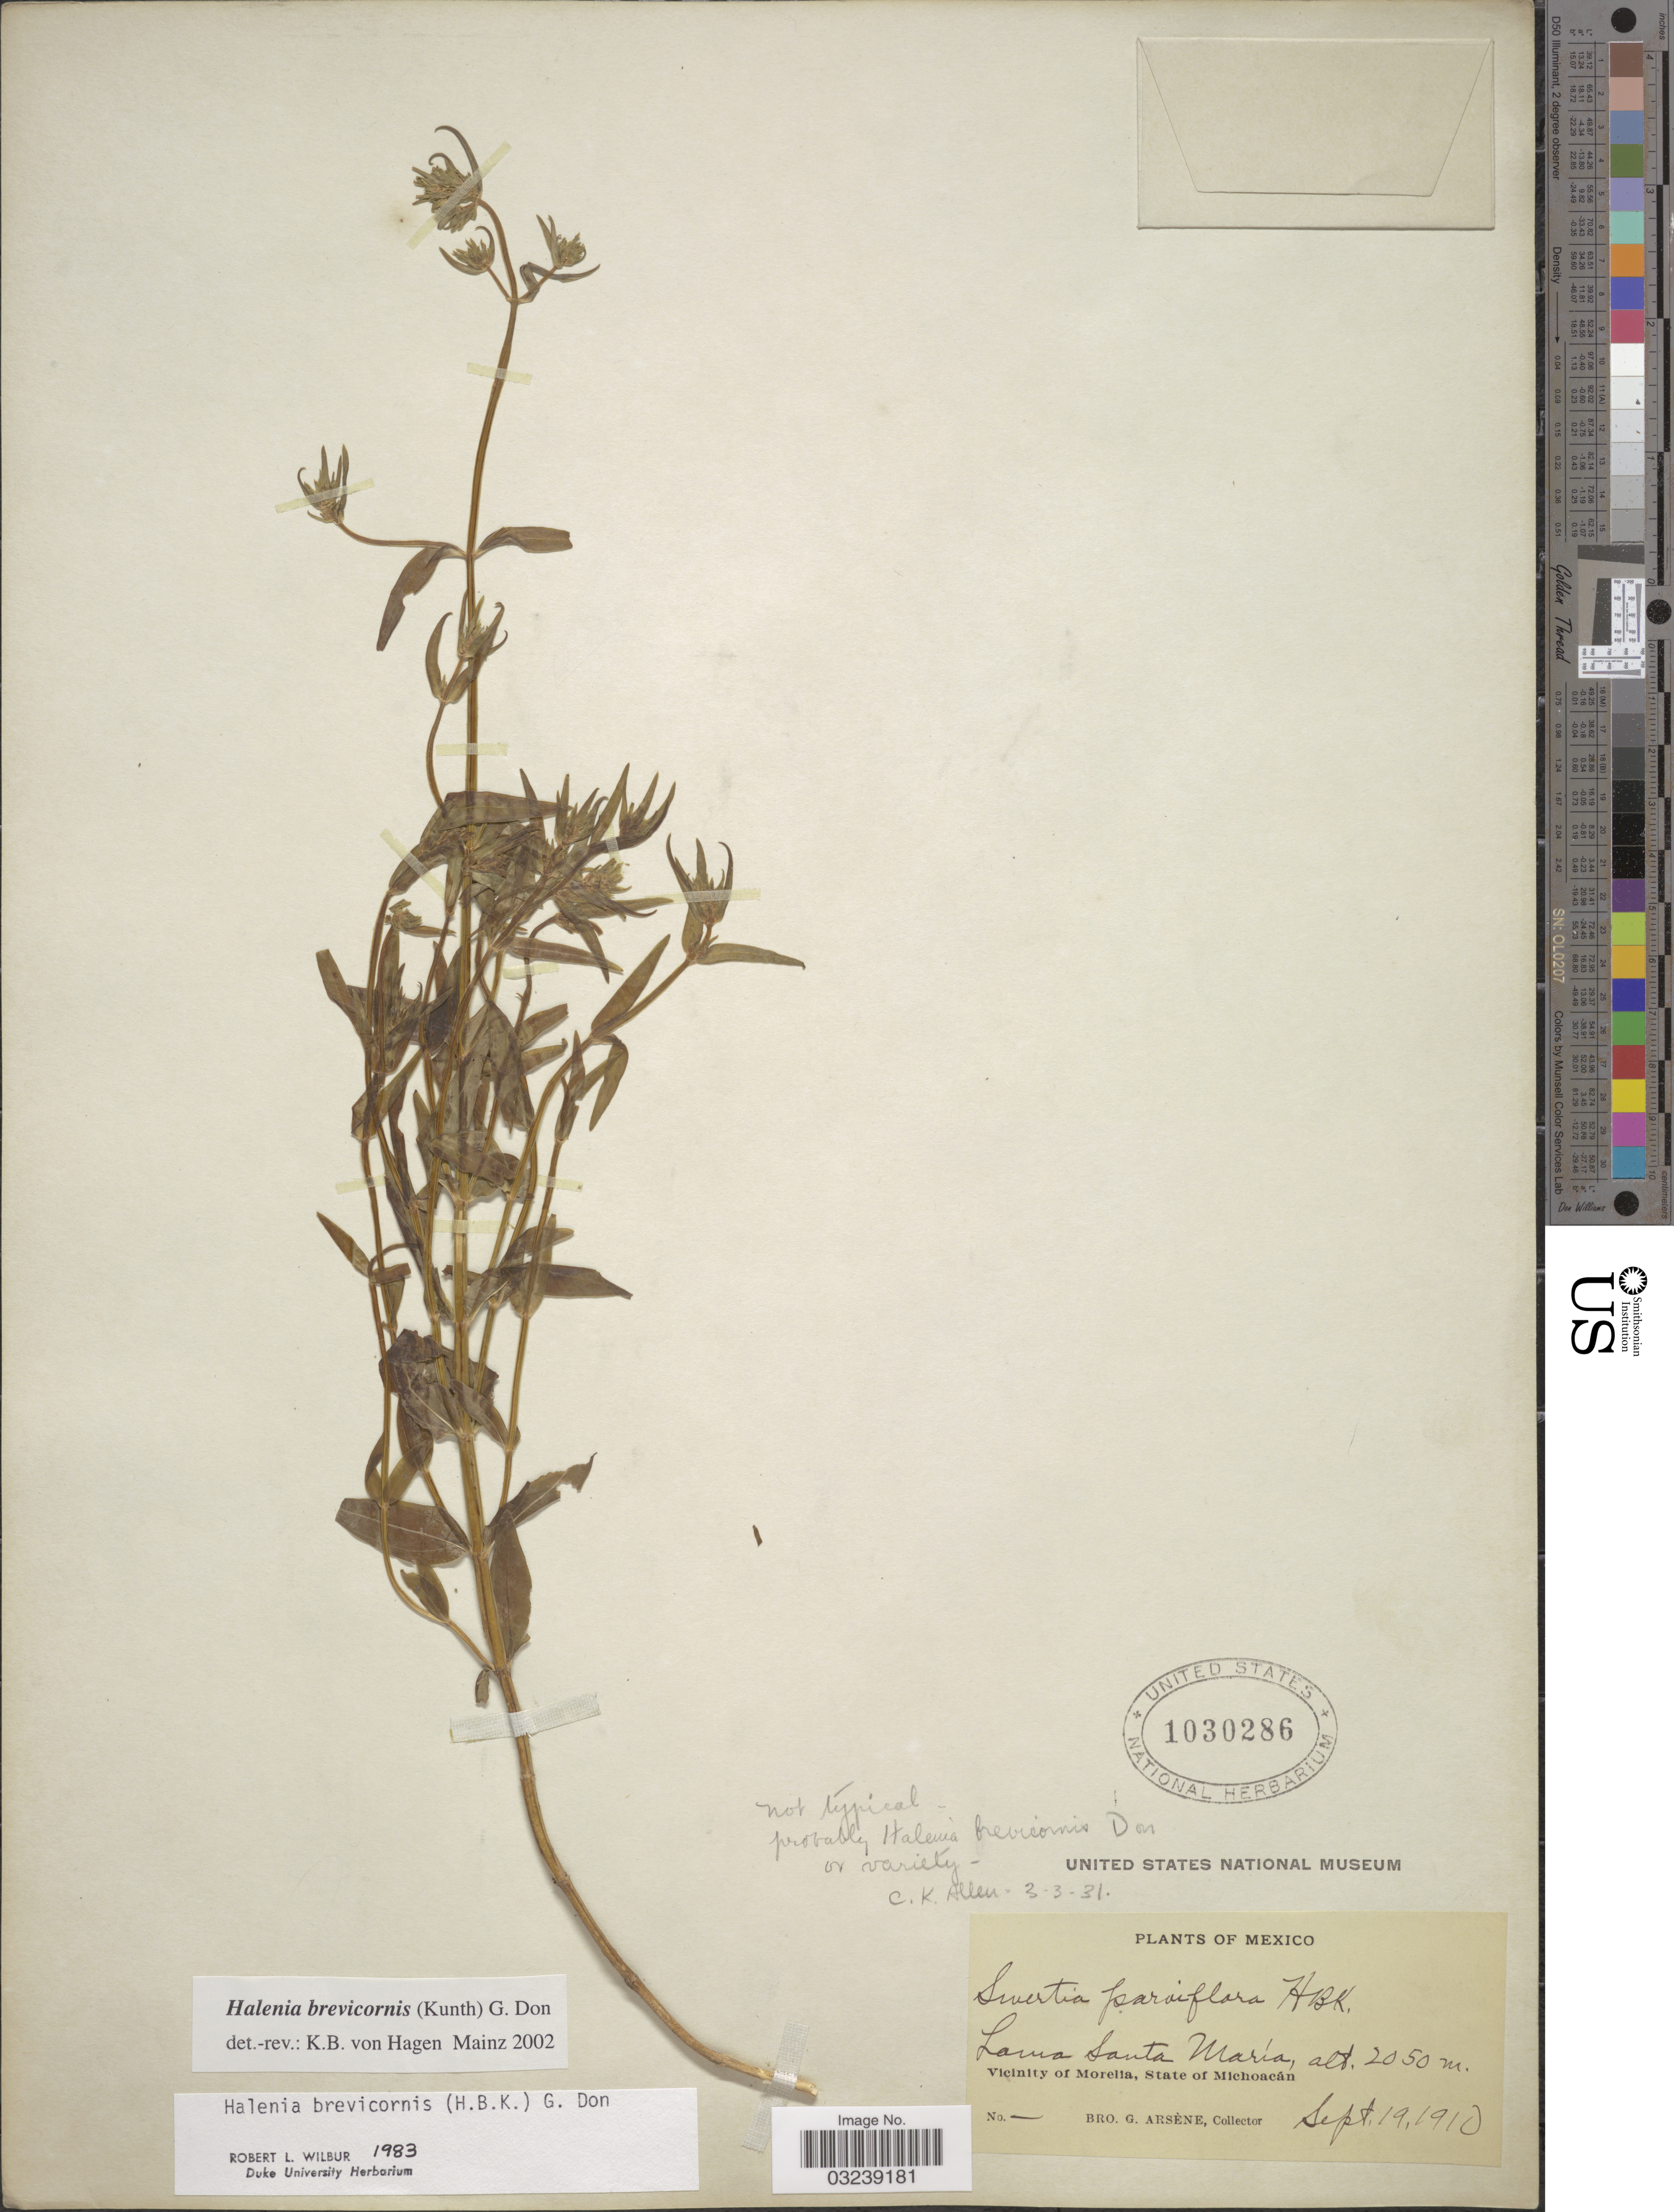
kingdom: Plantae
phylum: Tracheophyta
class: Magnoliopsida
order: Gentianales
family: Gentianaceae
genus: Halenia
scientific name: Halenia brevicornis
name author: (Kunth) G. Don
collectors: Bro. G. Arsène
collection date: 1910-09-19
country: Mexico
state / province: Michoacán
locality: Loma Santa María. Vicinity of Morelia.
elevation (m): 2050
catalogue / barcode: US 1030286